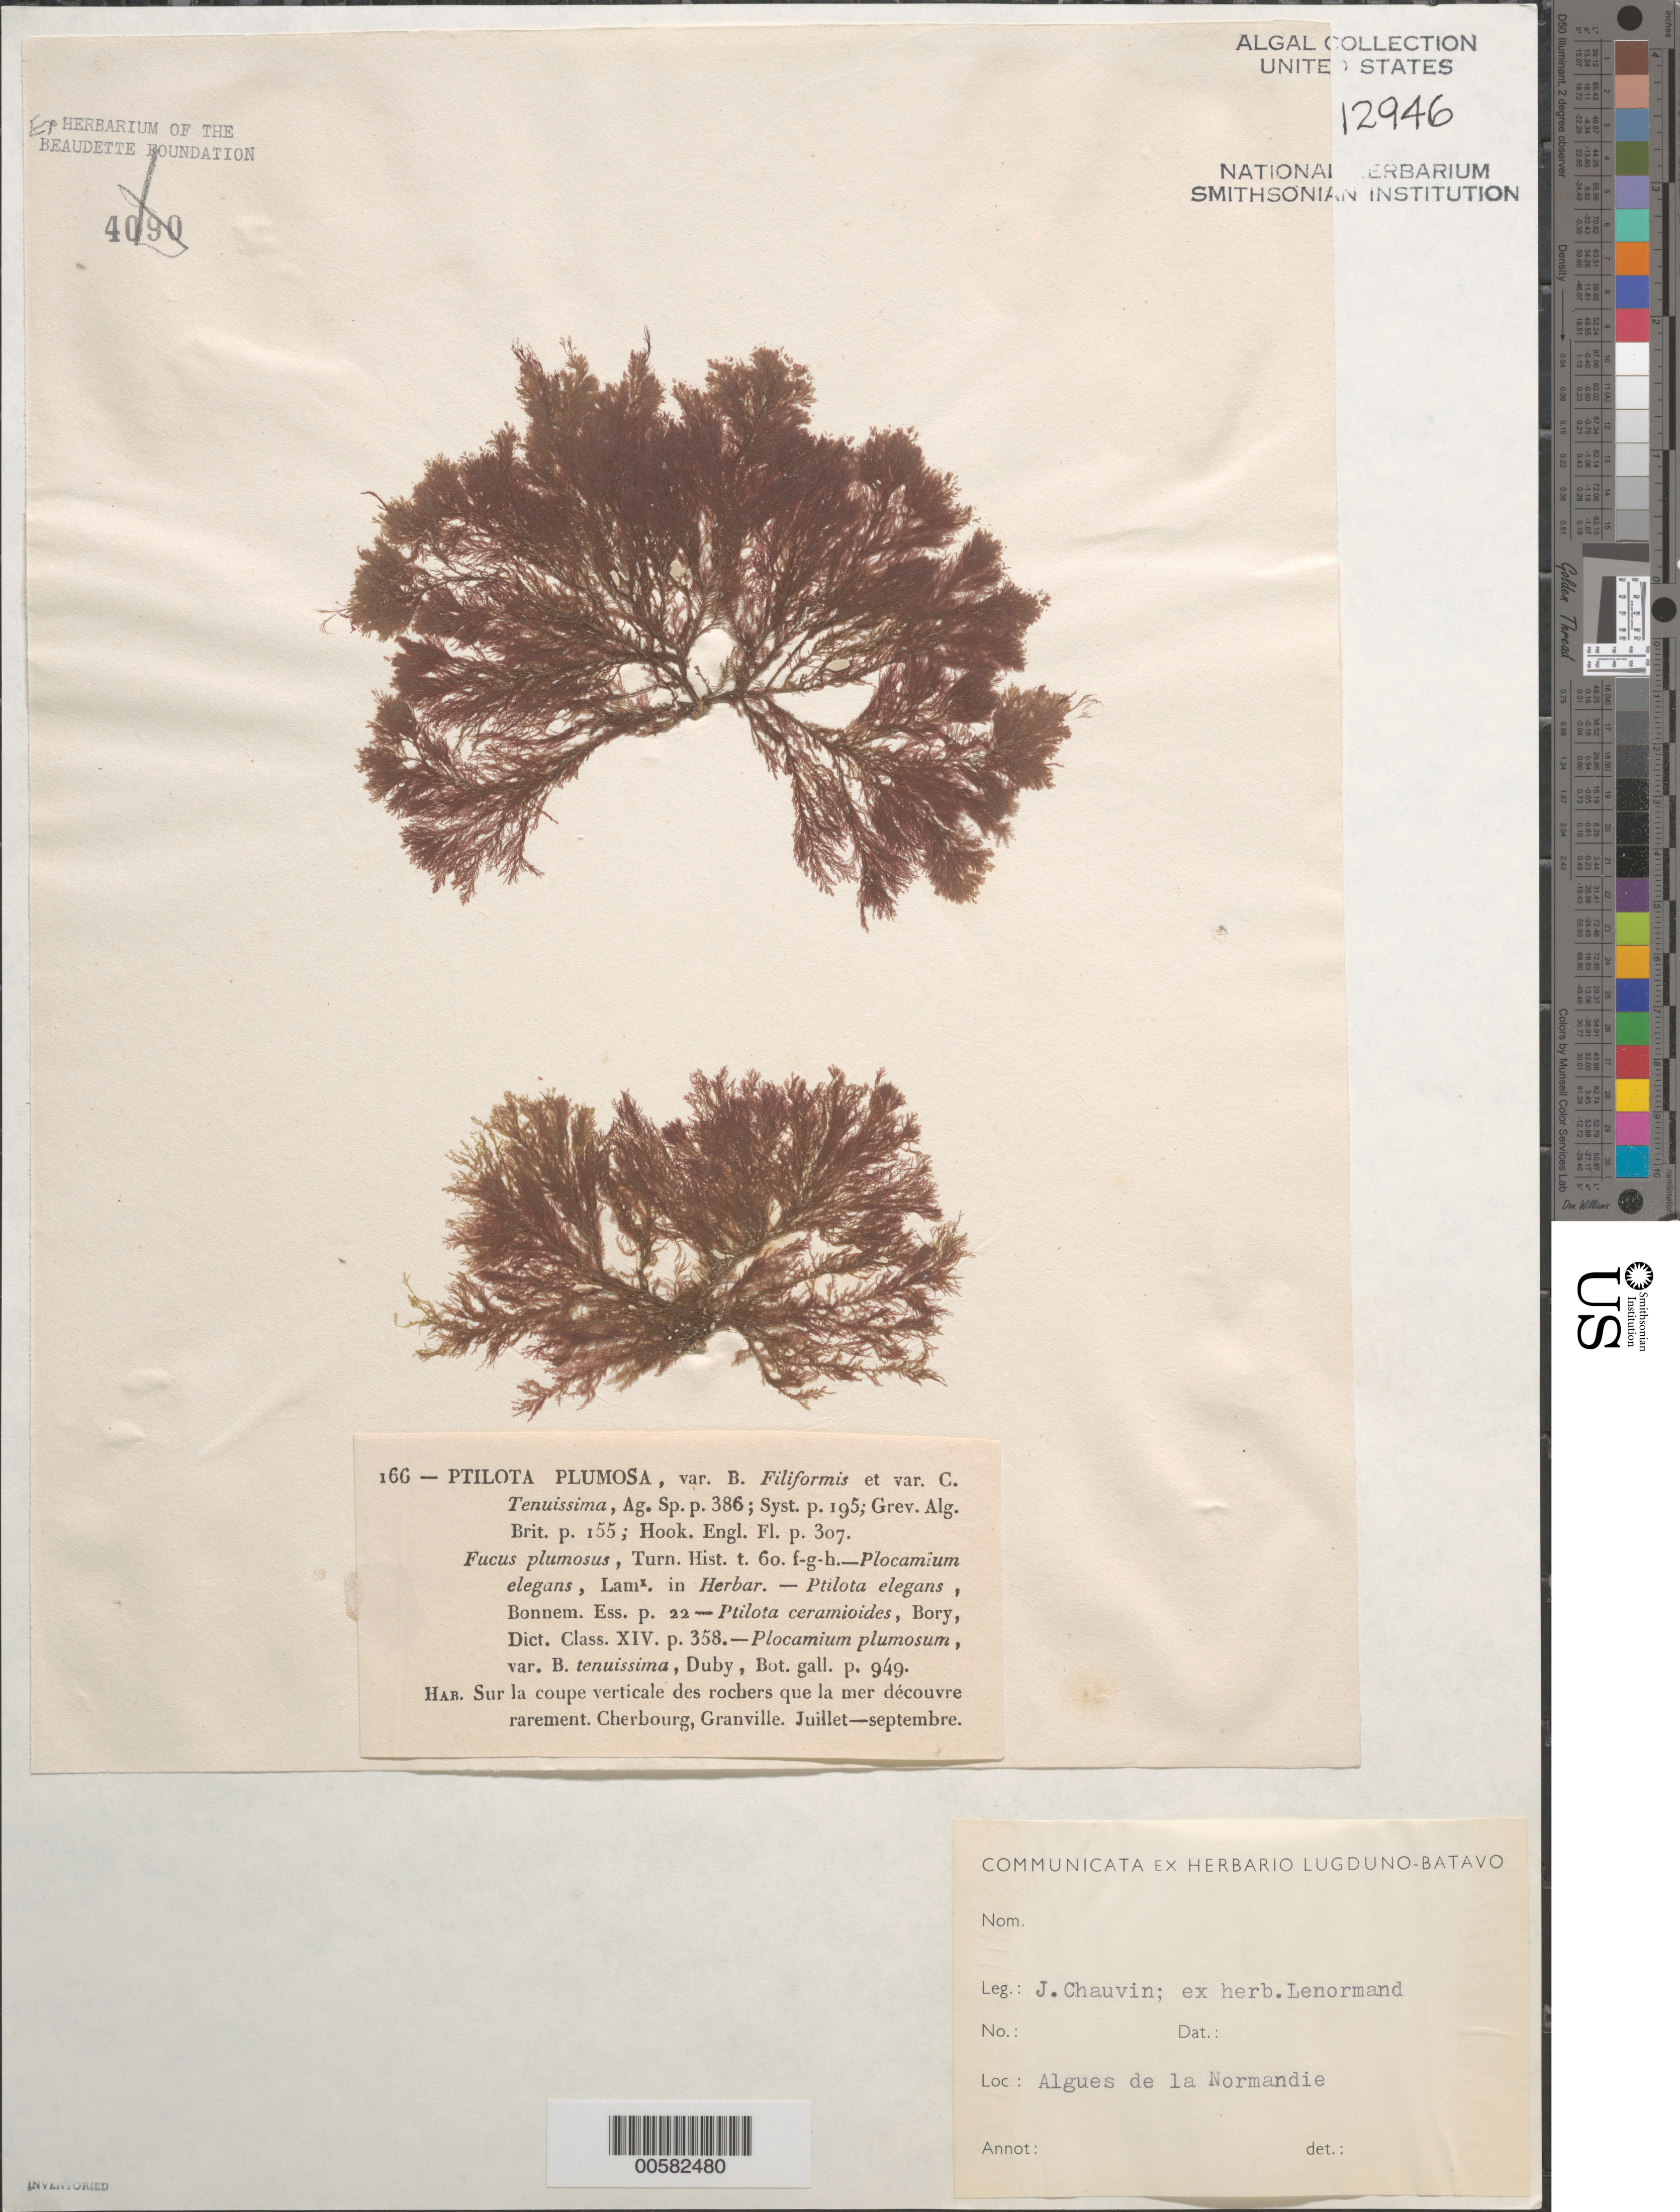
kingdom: Plantae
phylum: Rhodophyta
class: Florideophyceae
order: Ceramiales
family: Wrangeliaceae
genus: Ptilota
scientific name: Ptilota gunneri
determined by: Algae name updating Project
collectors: J. Chauvin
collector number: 166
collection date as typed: Jul ---- to -- Sep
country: France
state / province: Normandie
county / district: Manche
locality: Cherbourg and Granville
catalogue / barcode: US 12946